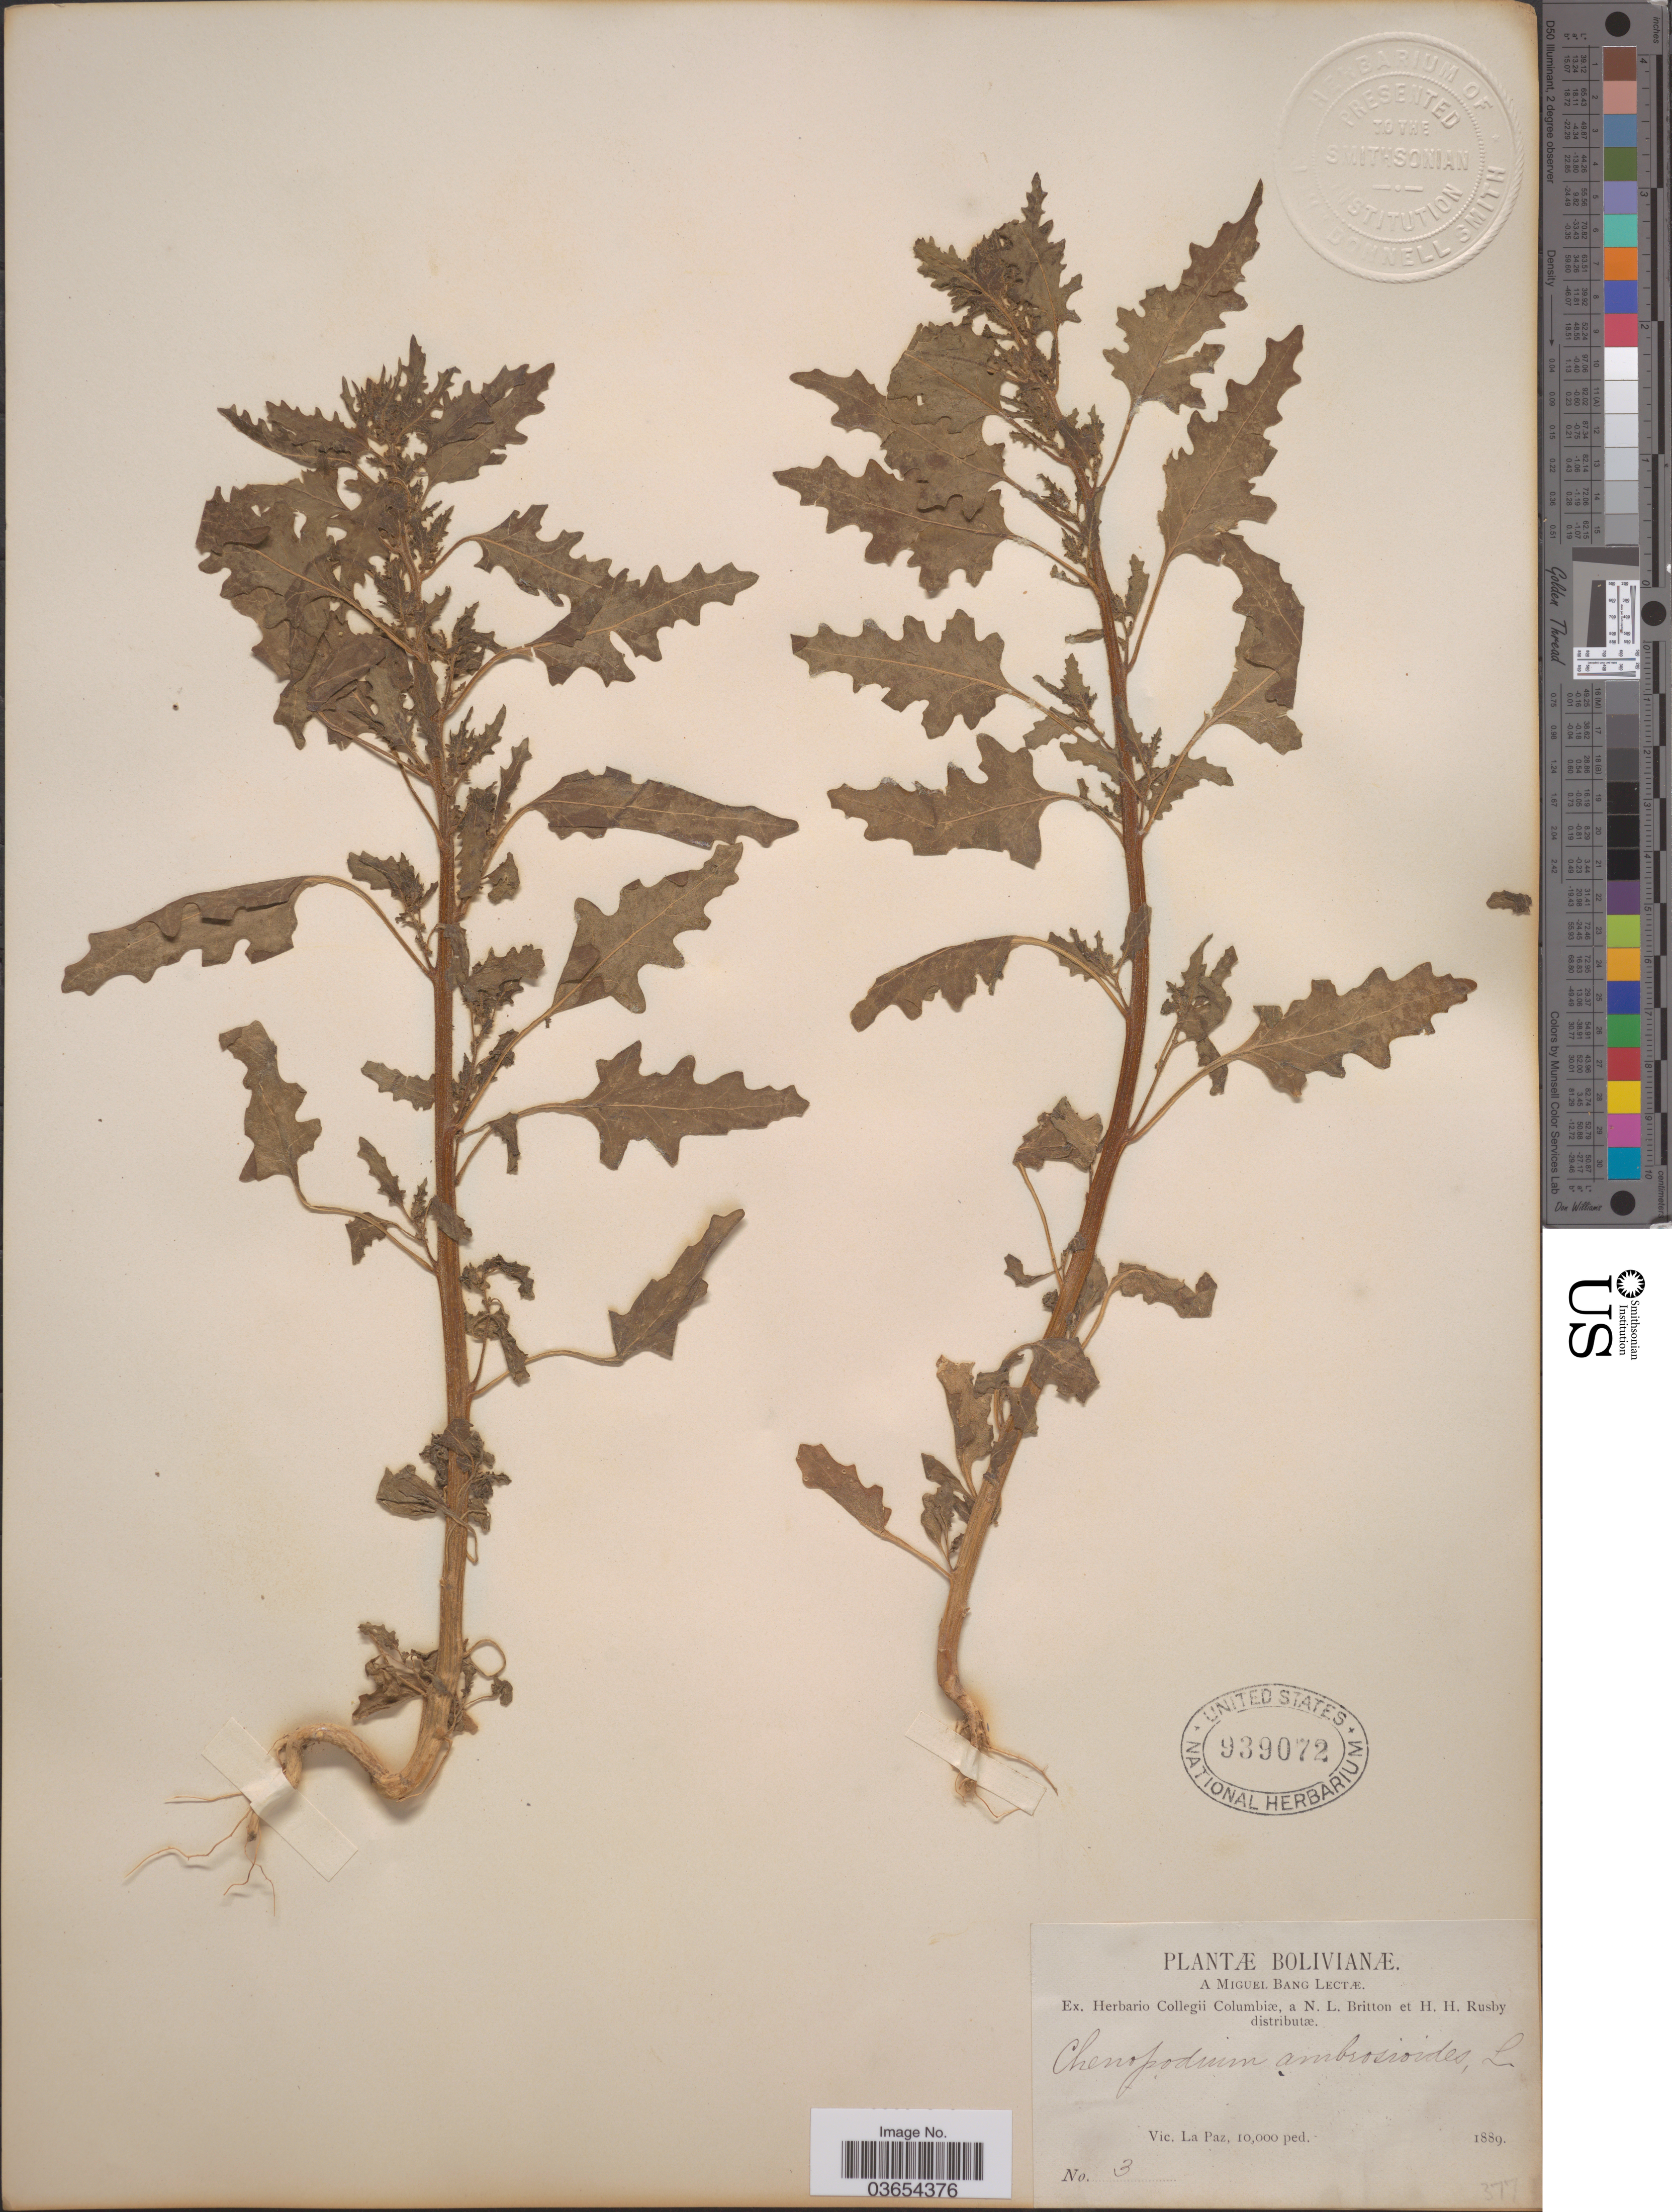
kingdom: Plantae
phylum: Tracheophyta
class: Magnoliopsida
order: Caryophyllales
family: Amaranthaceae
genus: Chenopodium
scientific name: Chenopodium ambrosioides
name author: L.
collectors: M. Bang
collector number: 3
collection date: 1889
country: Bolivia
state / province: La Paz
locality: Vic. La Paz.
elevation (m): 3048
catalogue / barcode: US 939072